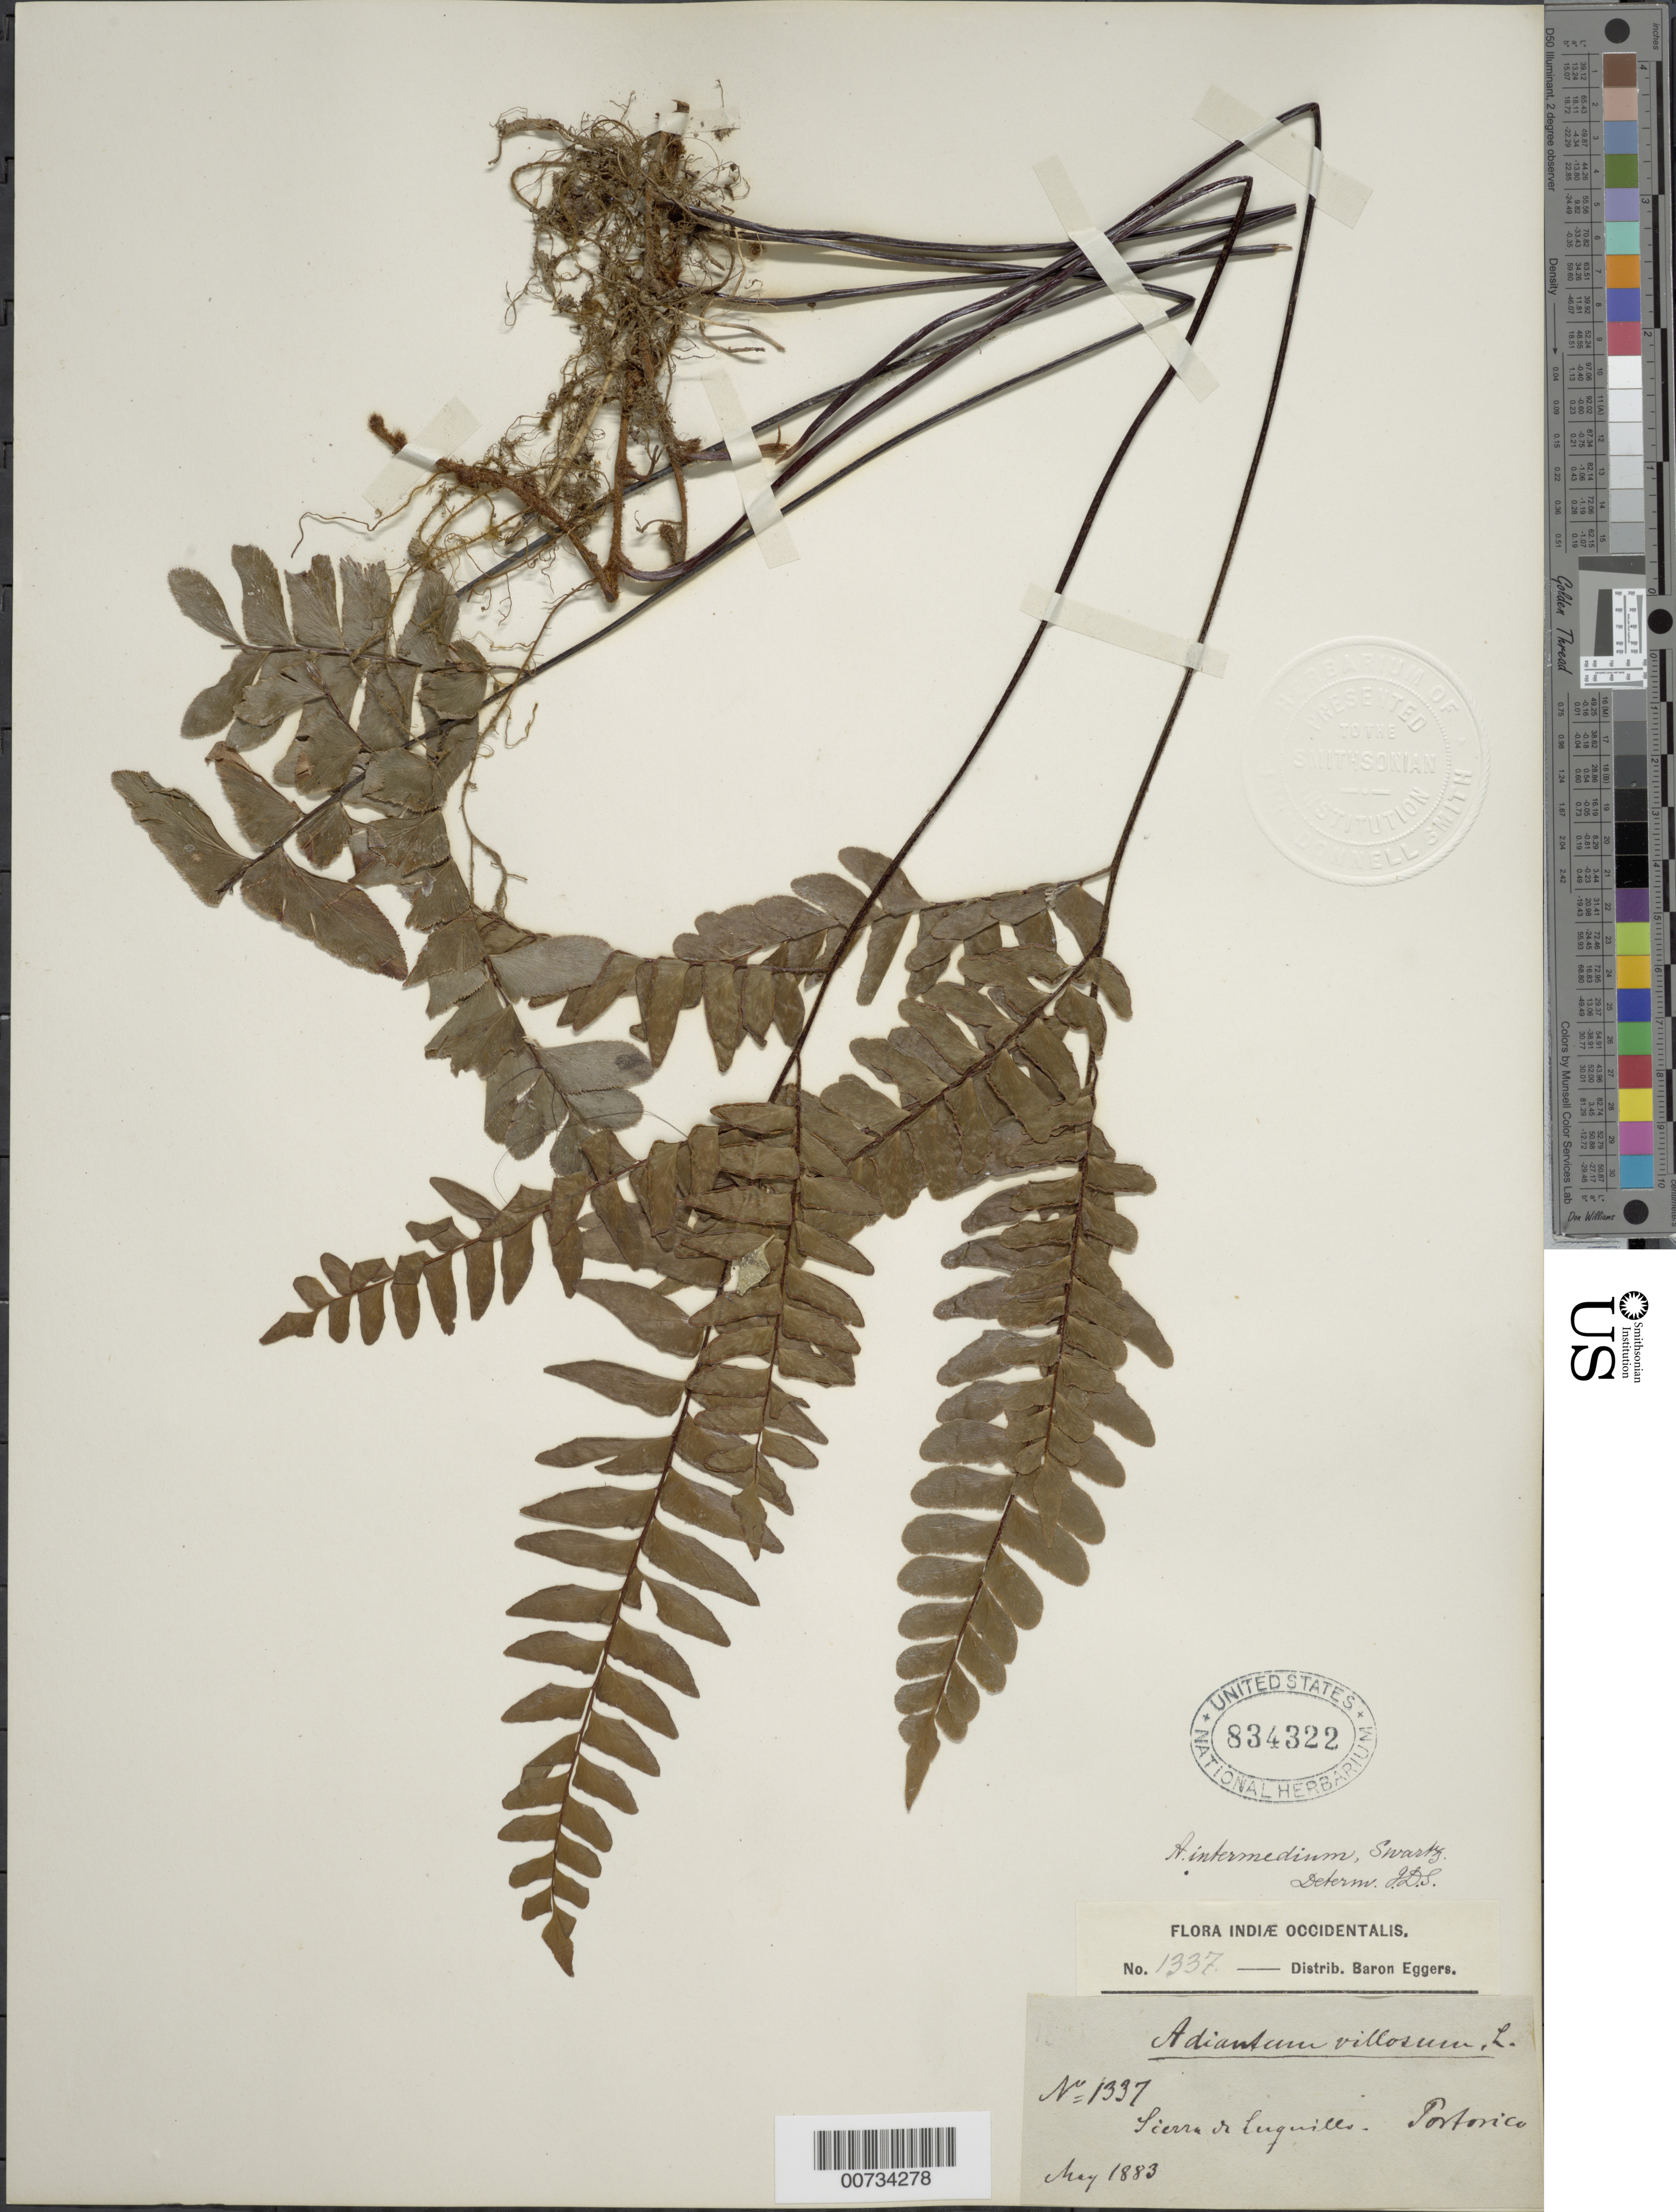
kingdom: Plantae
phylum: Tracheophyta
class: Polypodiopsida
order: Polypodiales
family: Pteridaceae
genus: Adiantum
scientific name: Adiantum latifolium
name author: Lam.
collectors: H. F. A. von Eggers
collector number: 1337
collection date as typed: May 1883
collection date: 1883-05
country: Puerto Rico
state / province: Luquillo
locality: Sierra de Luquillo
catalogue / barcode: US 834322